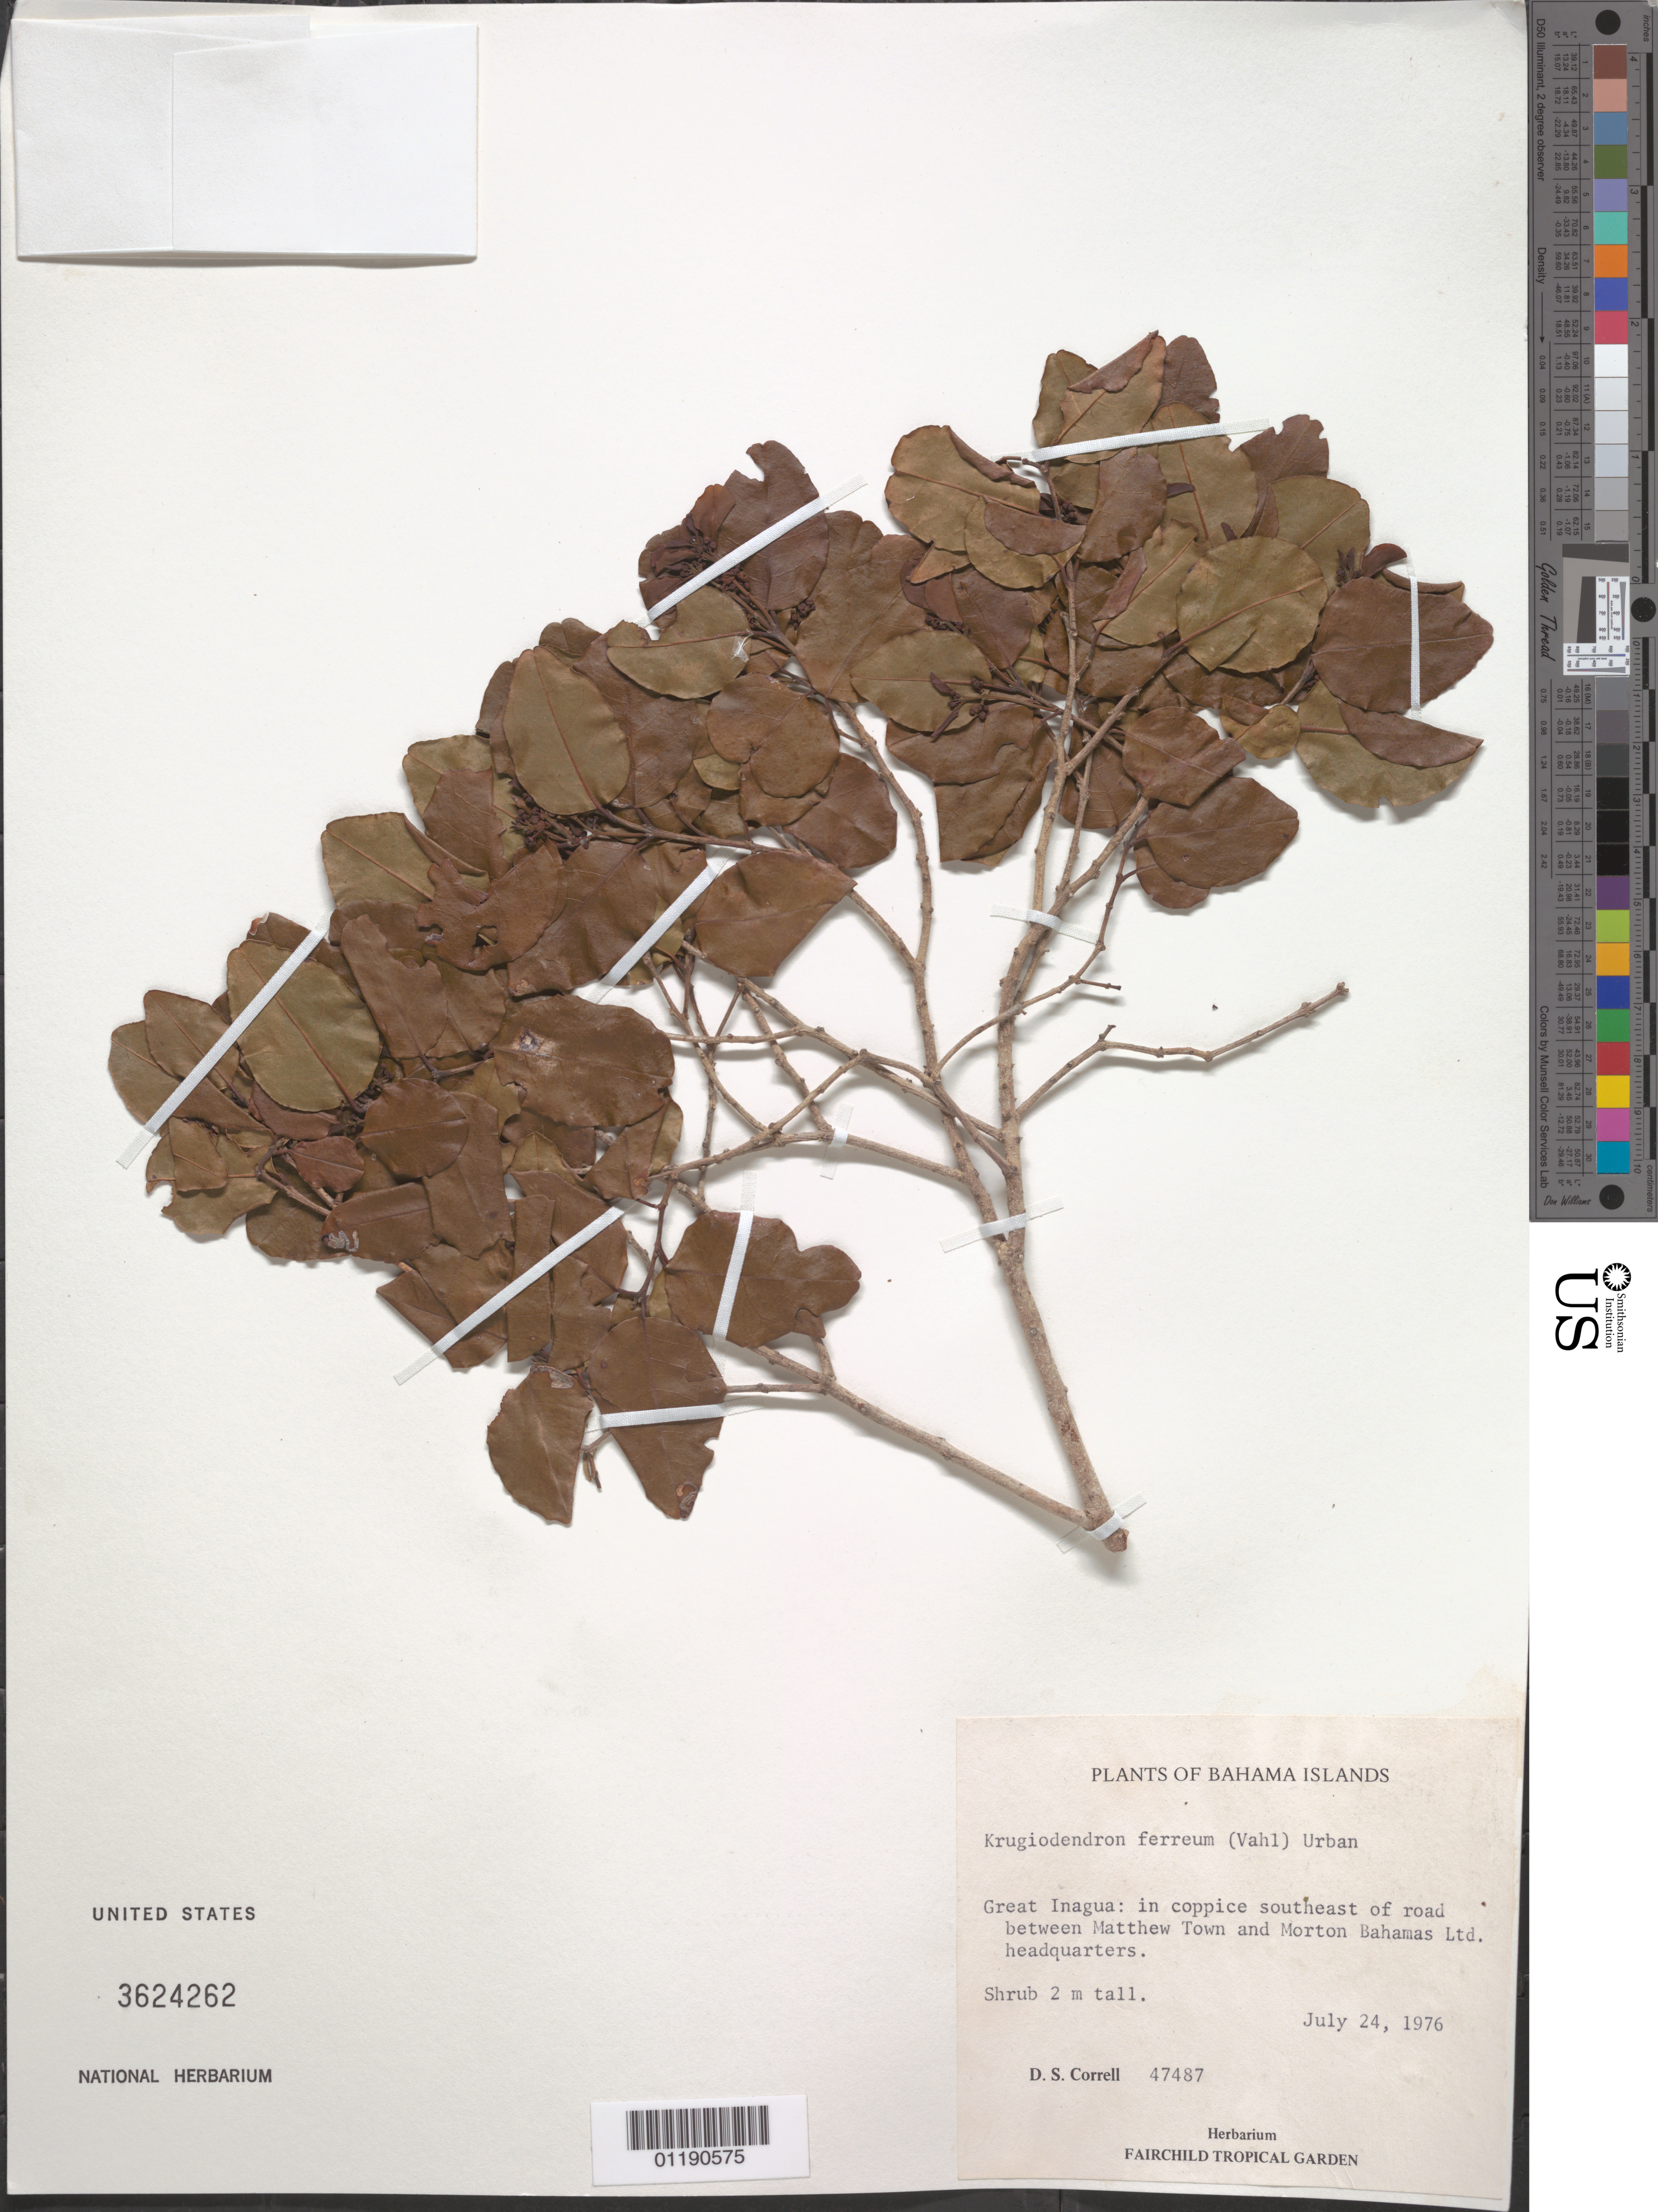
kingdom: Plantae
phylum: Tracheophyta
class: Magnoliopsida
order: Rosales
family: Rhamnaceae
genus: Krugiodendron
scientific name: Krugiodendron ferreum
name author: (Vahl) Urb.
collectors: D. S. Correll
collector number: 47487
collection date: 1976-07-24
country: Bahamas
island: Great Inagua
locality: Great Inagua: Between Matthew Town and Morton Bahamas Ltd. Headquarters.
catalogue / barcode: US 3624262